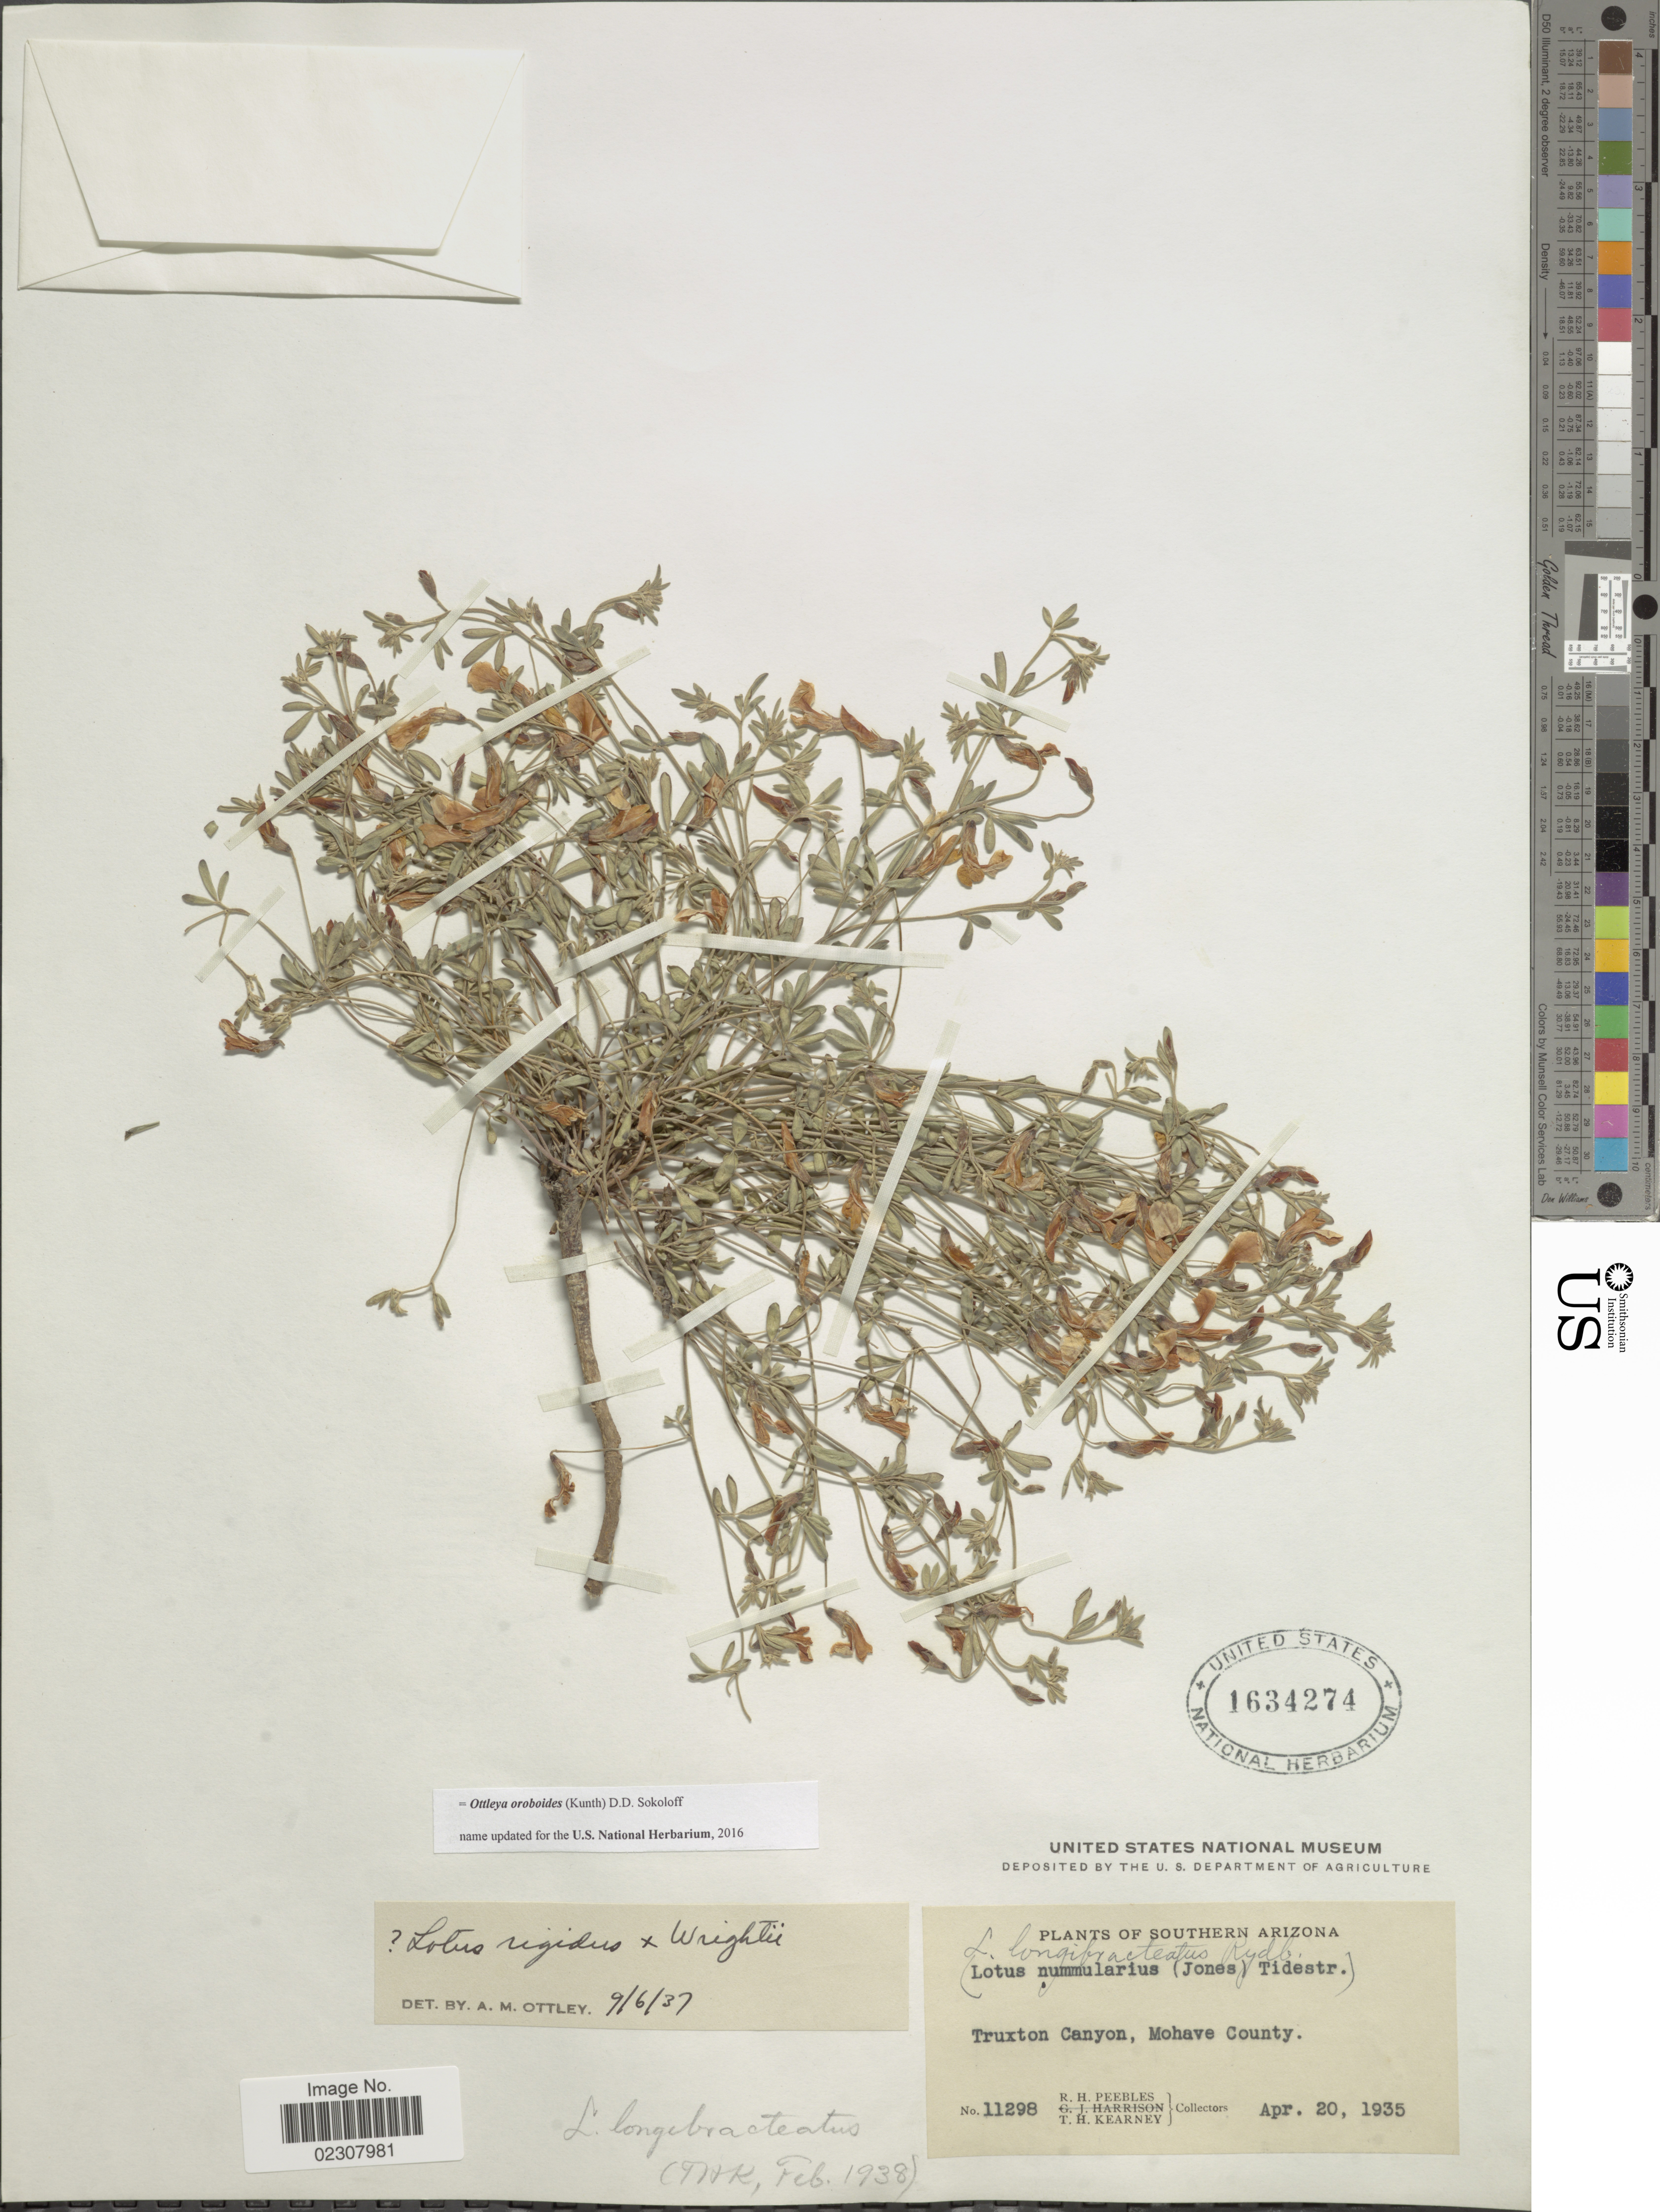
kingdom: Plantae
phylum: Tracheophyta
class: Magnoliopsida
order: Fabales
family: Fabaceae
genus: Ottleya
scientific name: Ottleya oroboides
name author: (Kunth) D.D. Sokoloff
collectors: R. H. Peebles & T. H. Kearney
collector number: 11298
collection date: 1935-04-20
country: United States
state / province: Arizona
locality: Southern Arizona, Truxton Canyon, Mohave County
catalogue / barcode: US 1634274